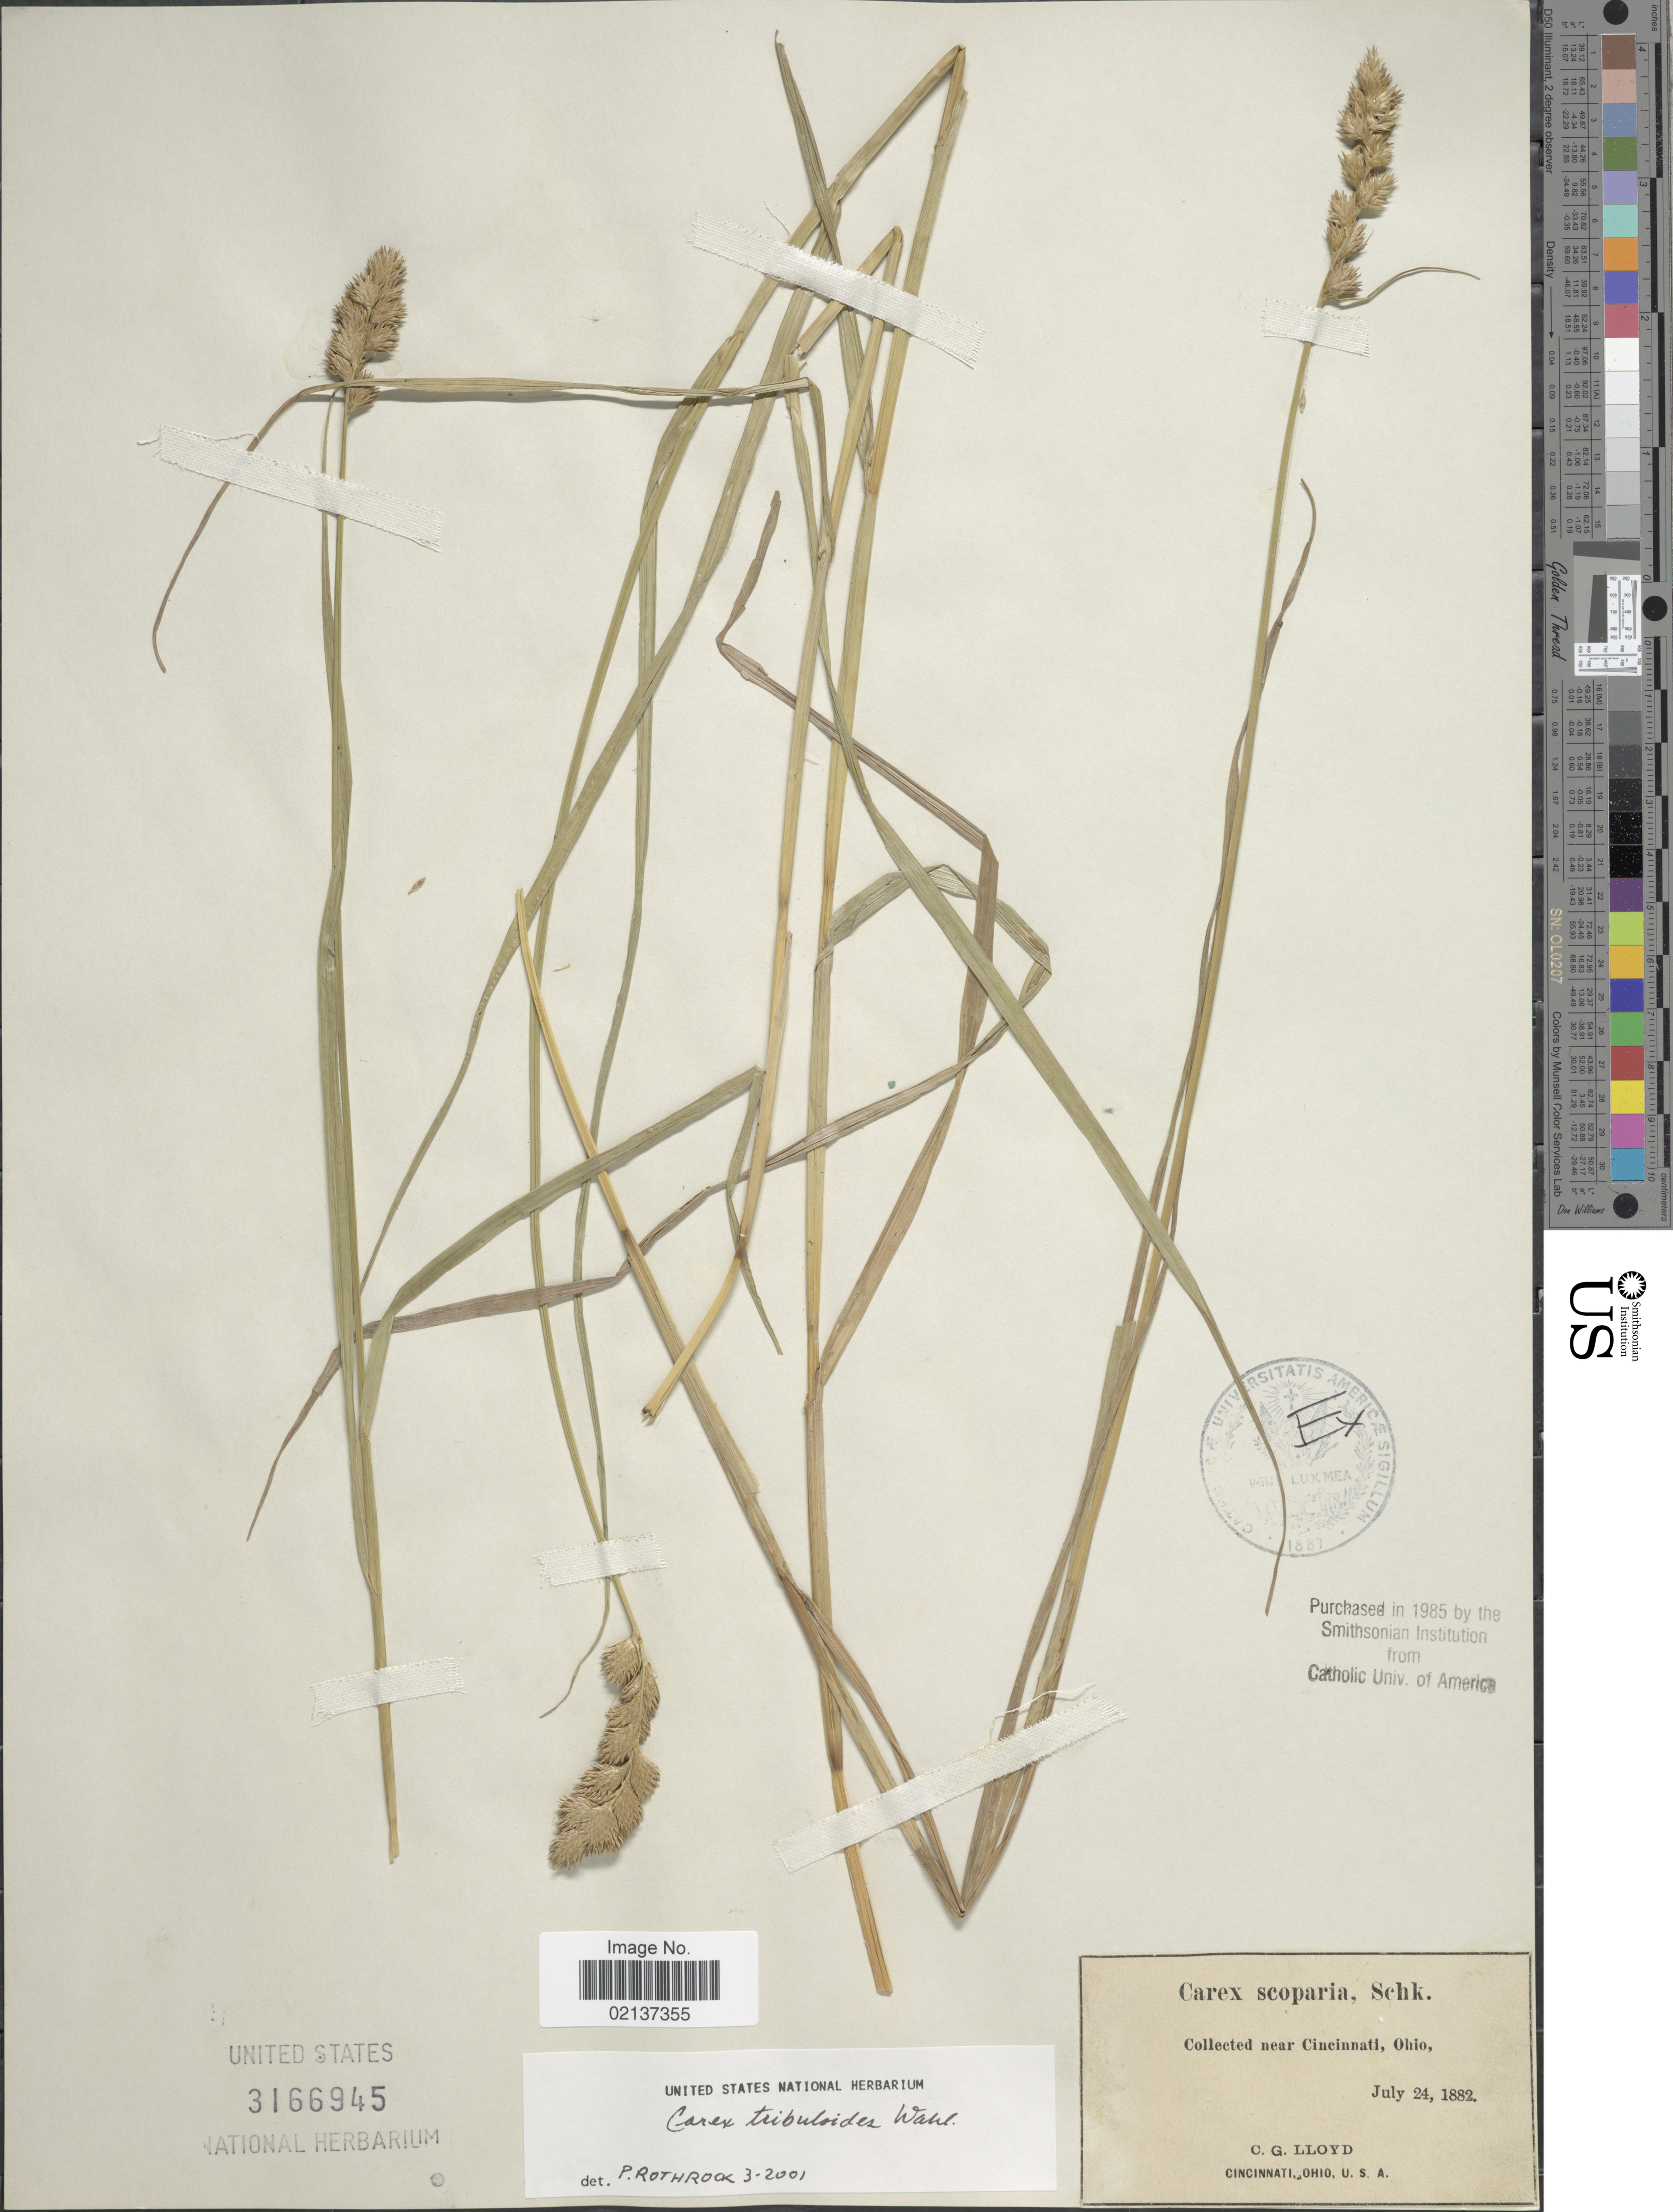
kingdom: Plantae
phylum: Tracheophyta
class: Liliopsida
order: Poales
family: Cyperaceae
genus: Carex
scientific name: Carex tribuloides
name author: Wahlenb.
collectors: C. G. Lloyd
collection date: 1882-07-24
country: United States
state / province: Ohio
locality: Near Cincinnati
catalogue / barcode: US 3166945